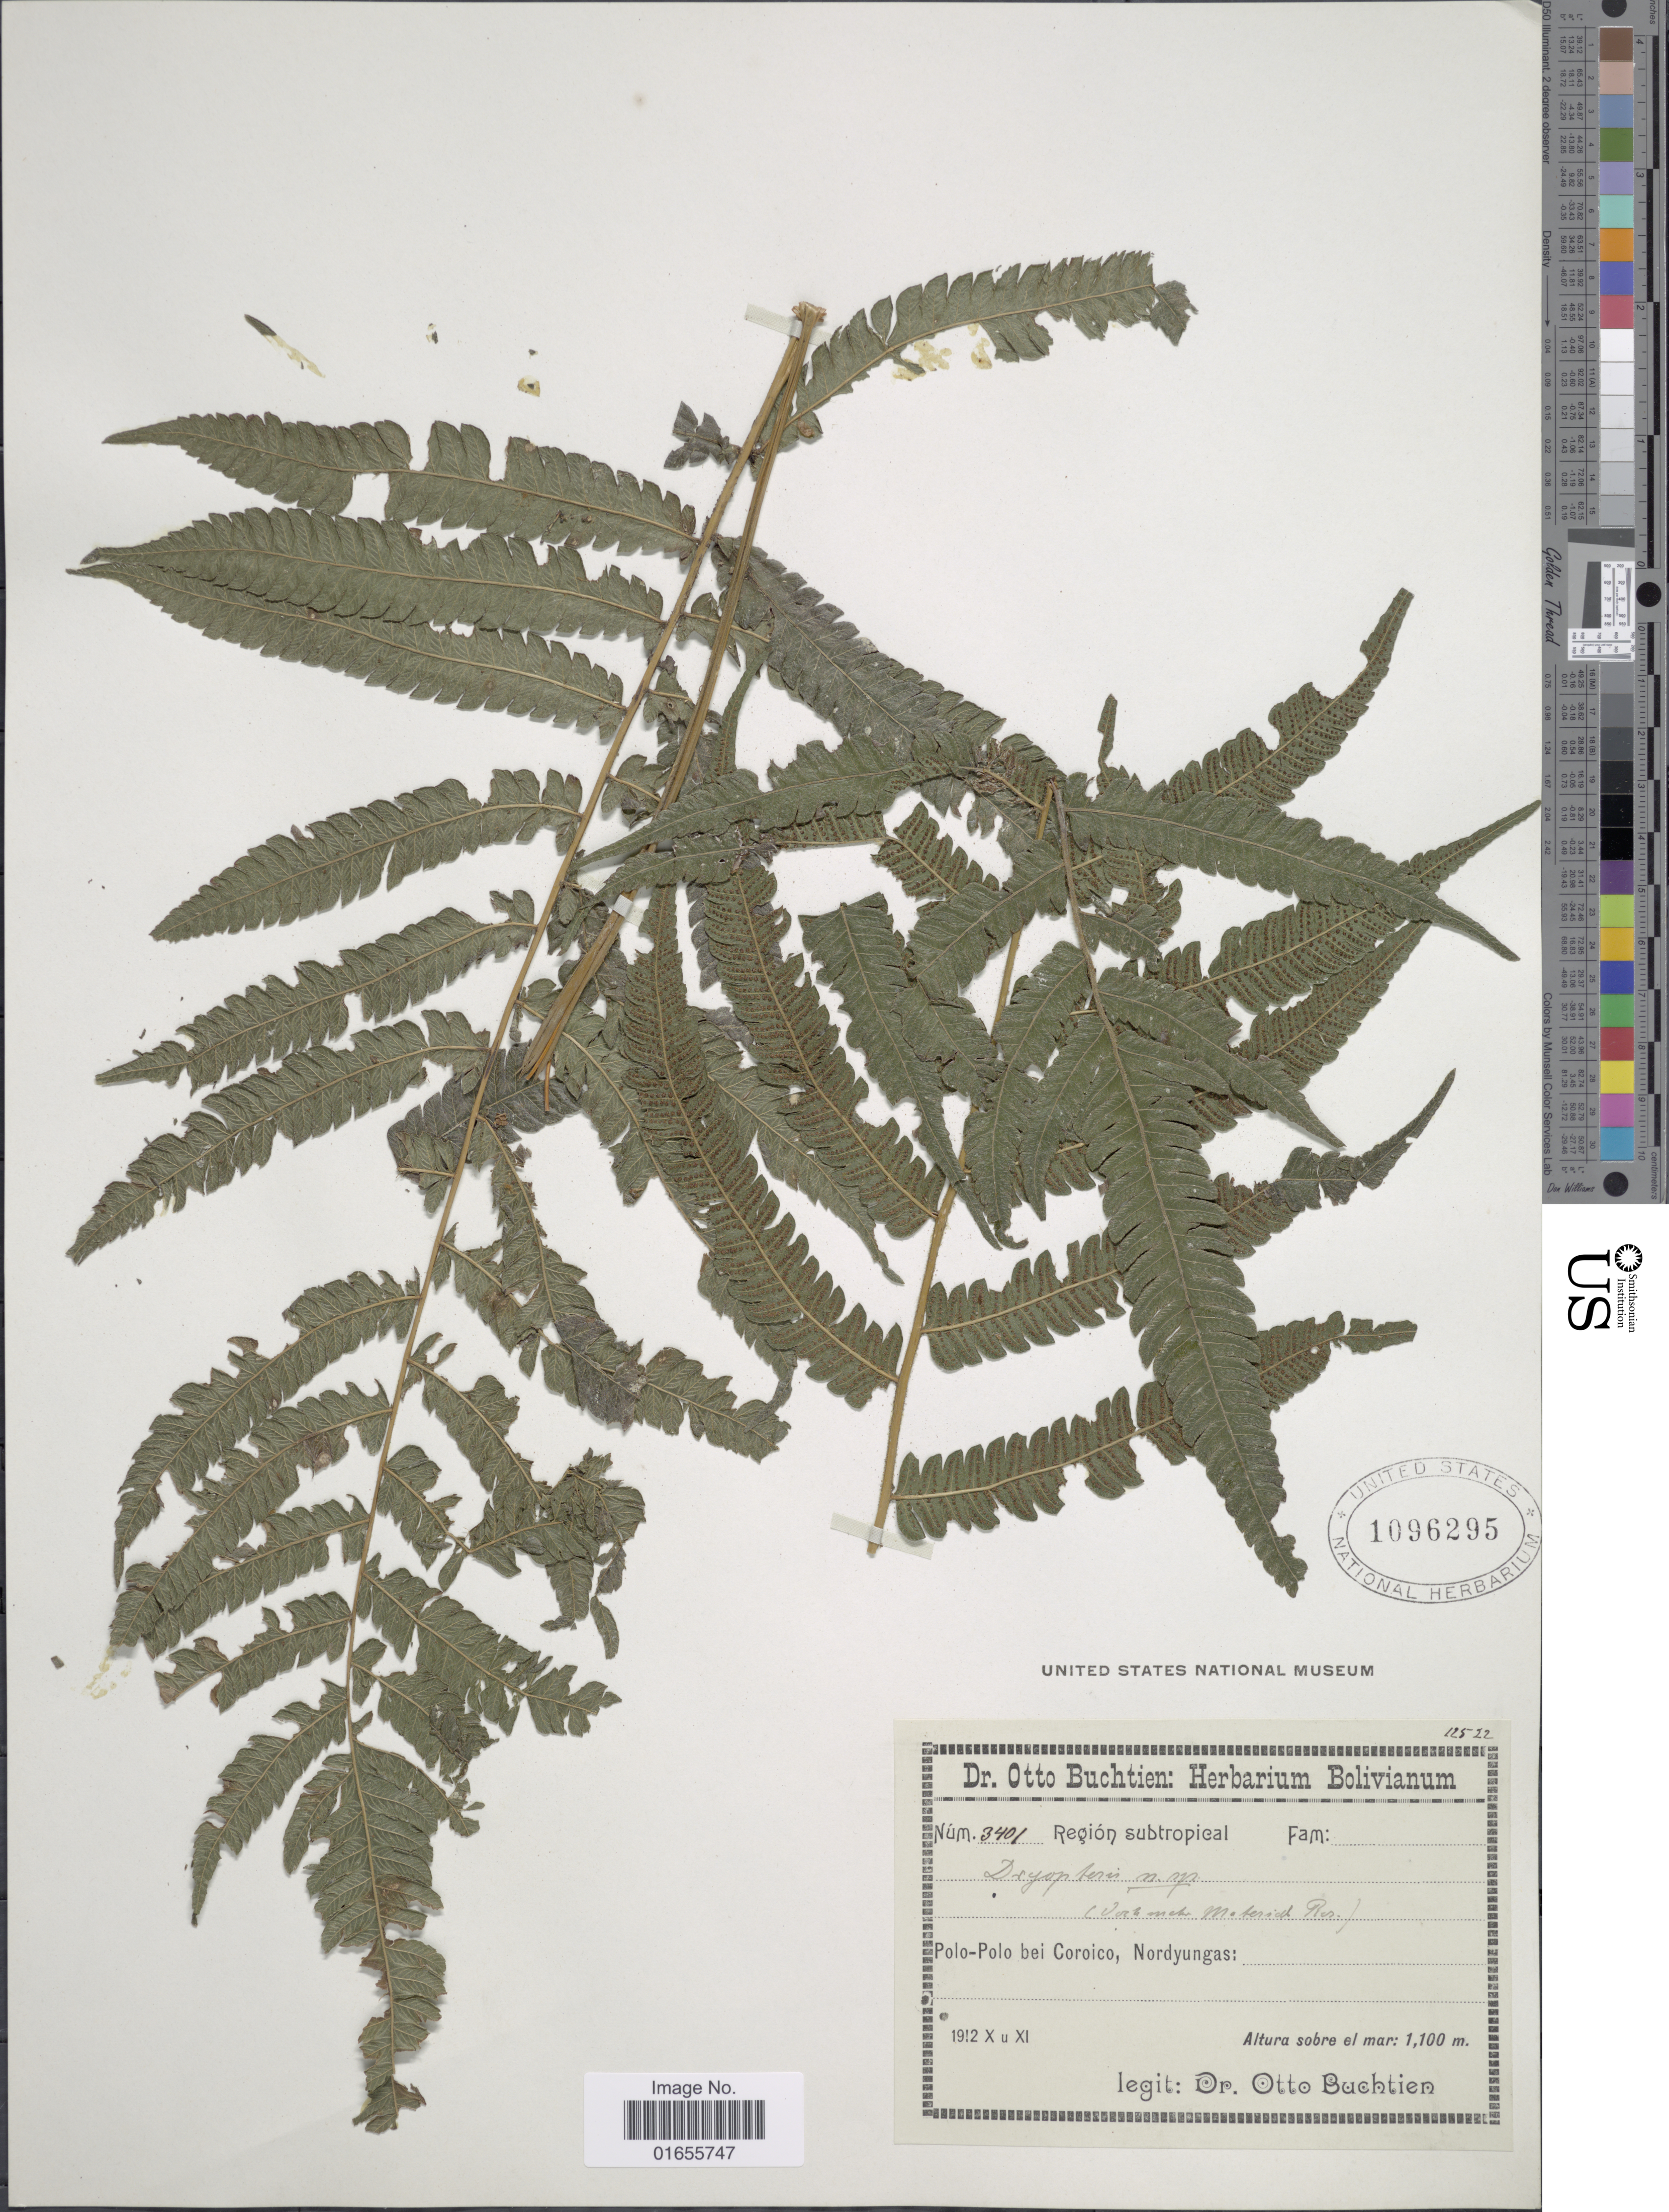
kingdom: Plantae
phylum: Tracheophyta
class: Polypodiopsida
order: Polypodiales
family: Thelypteridaceae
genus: Goniopteris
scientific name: Goniopteris sp.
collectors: O. Buchtien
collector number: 3401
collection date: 1912-10/1912-11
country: Bolivia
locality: Polo - Polo bei Coroico, Nordyungas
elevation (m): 1100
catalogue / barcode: US 1096295